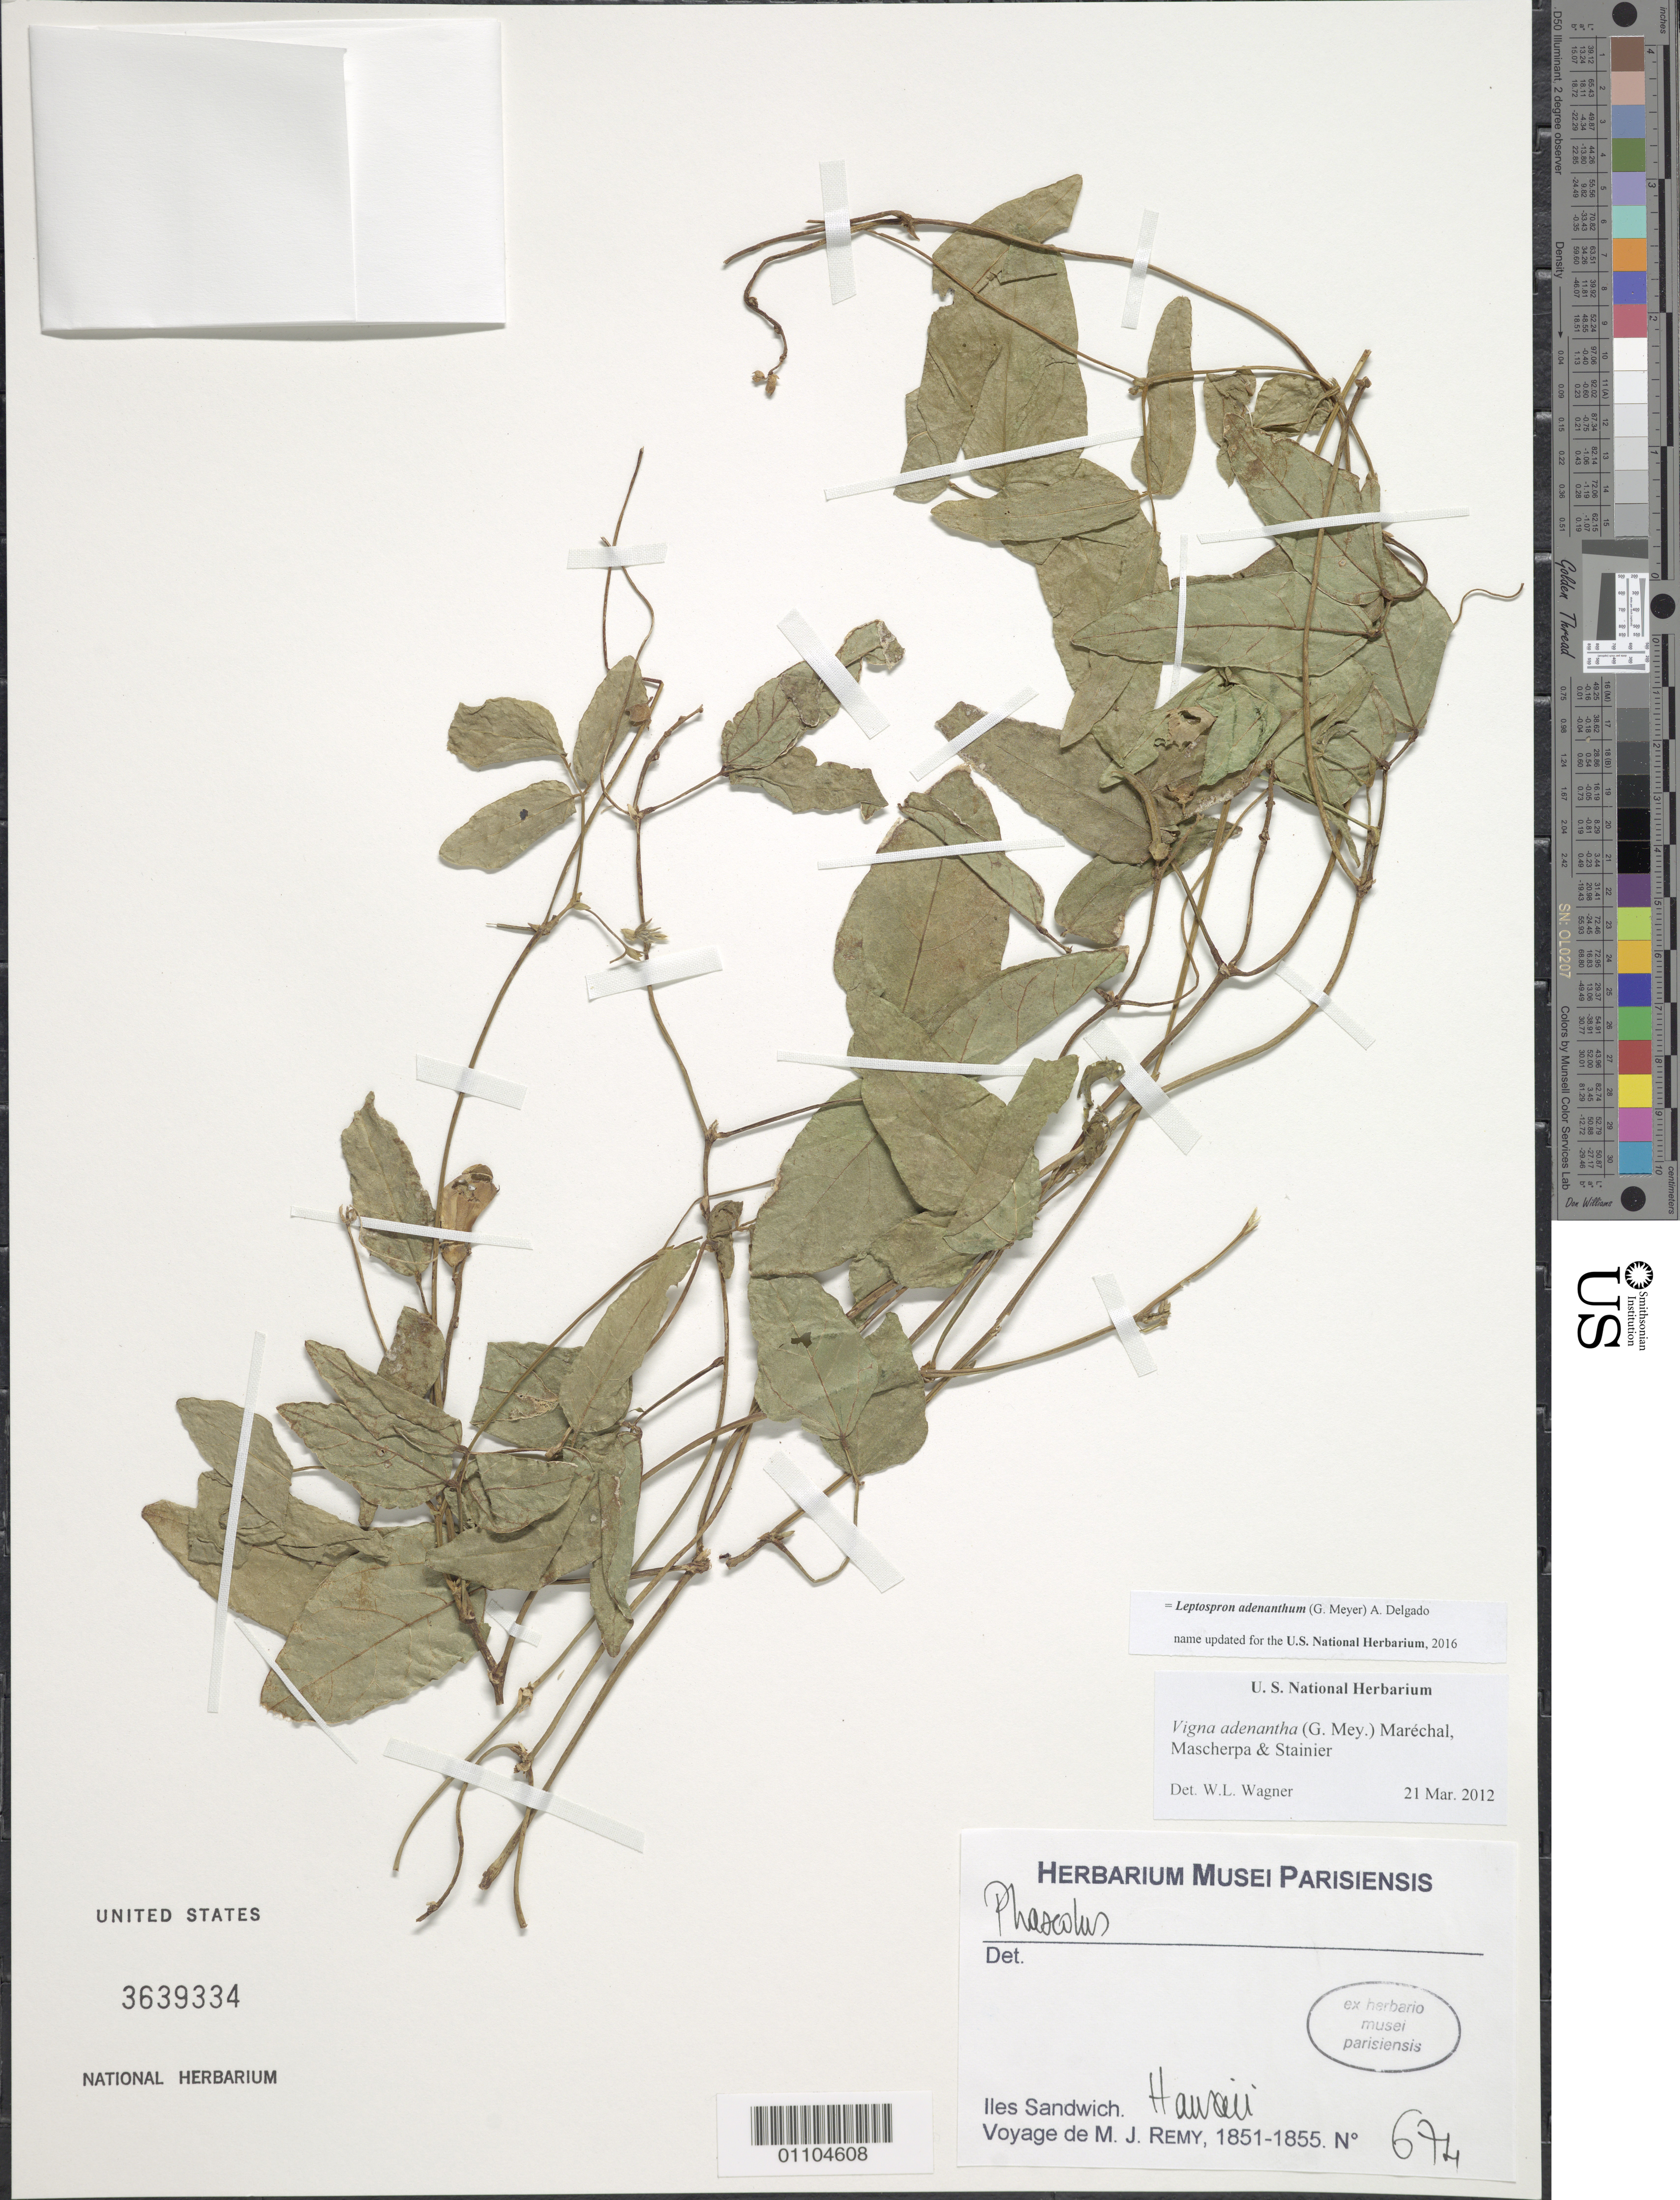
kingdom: Plantae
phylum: Tracheophyta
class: Magnoliopsida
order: Fabales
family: Fabaceae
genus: Leptospron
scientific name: Leptospron adenanthum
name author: (G. Mey.) A. Delgado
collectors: M. J. Remy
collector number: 674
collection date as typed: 1851 to --- 1855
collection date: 1851/1855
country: United States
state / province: Hawaii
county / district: Hawaii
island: Hawaii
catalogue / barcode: US 3639334